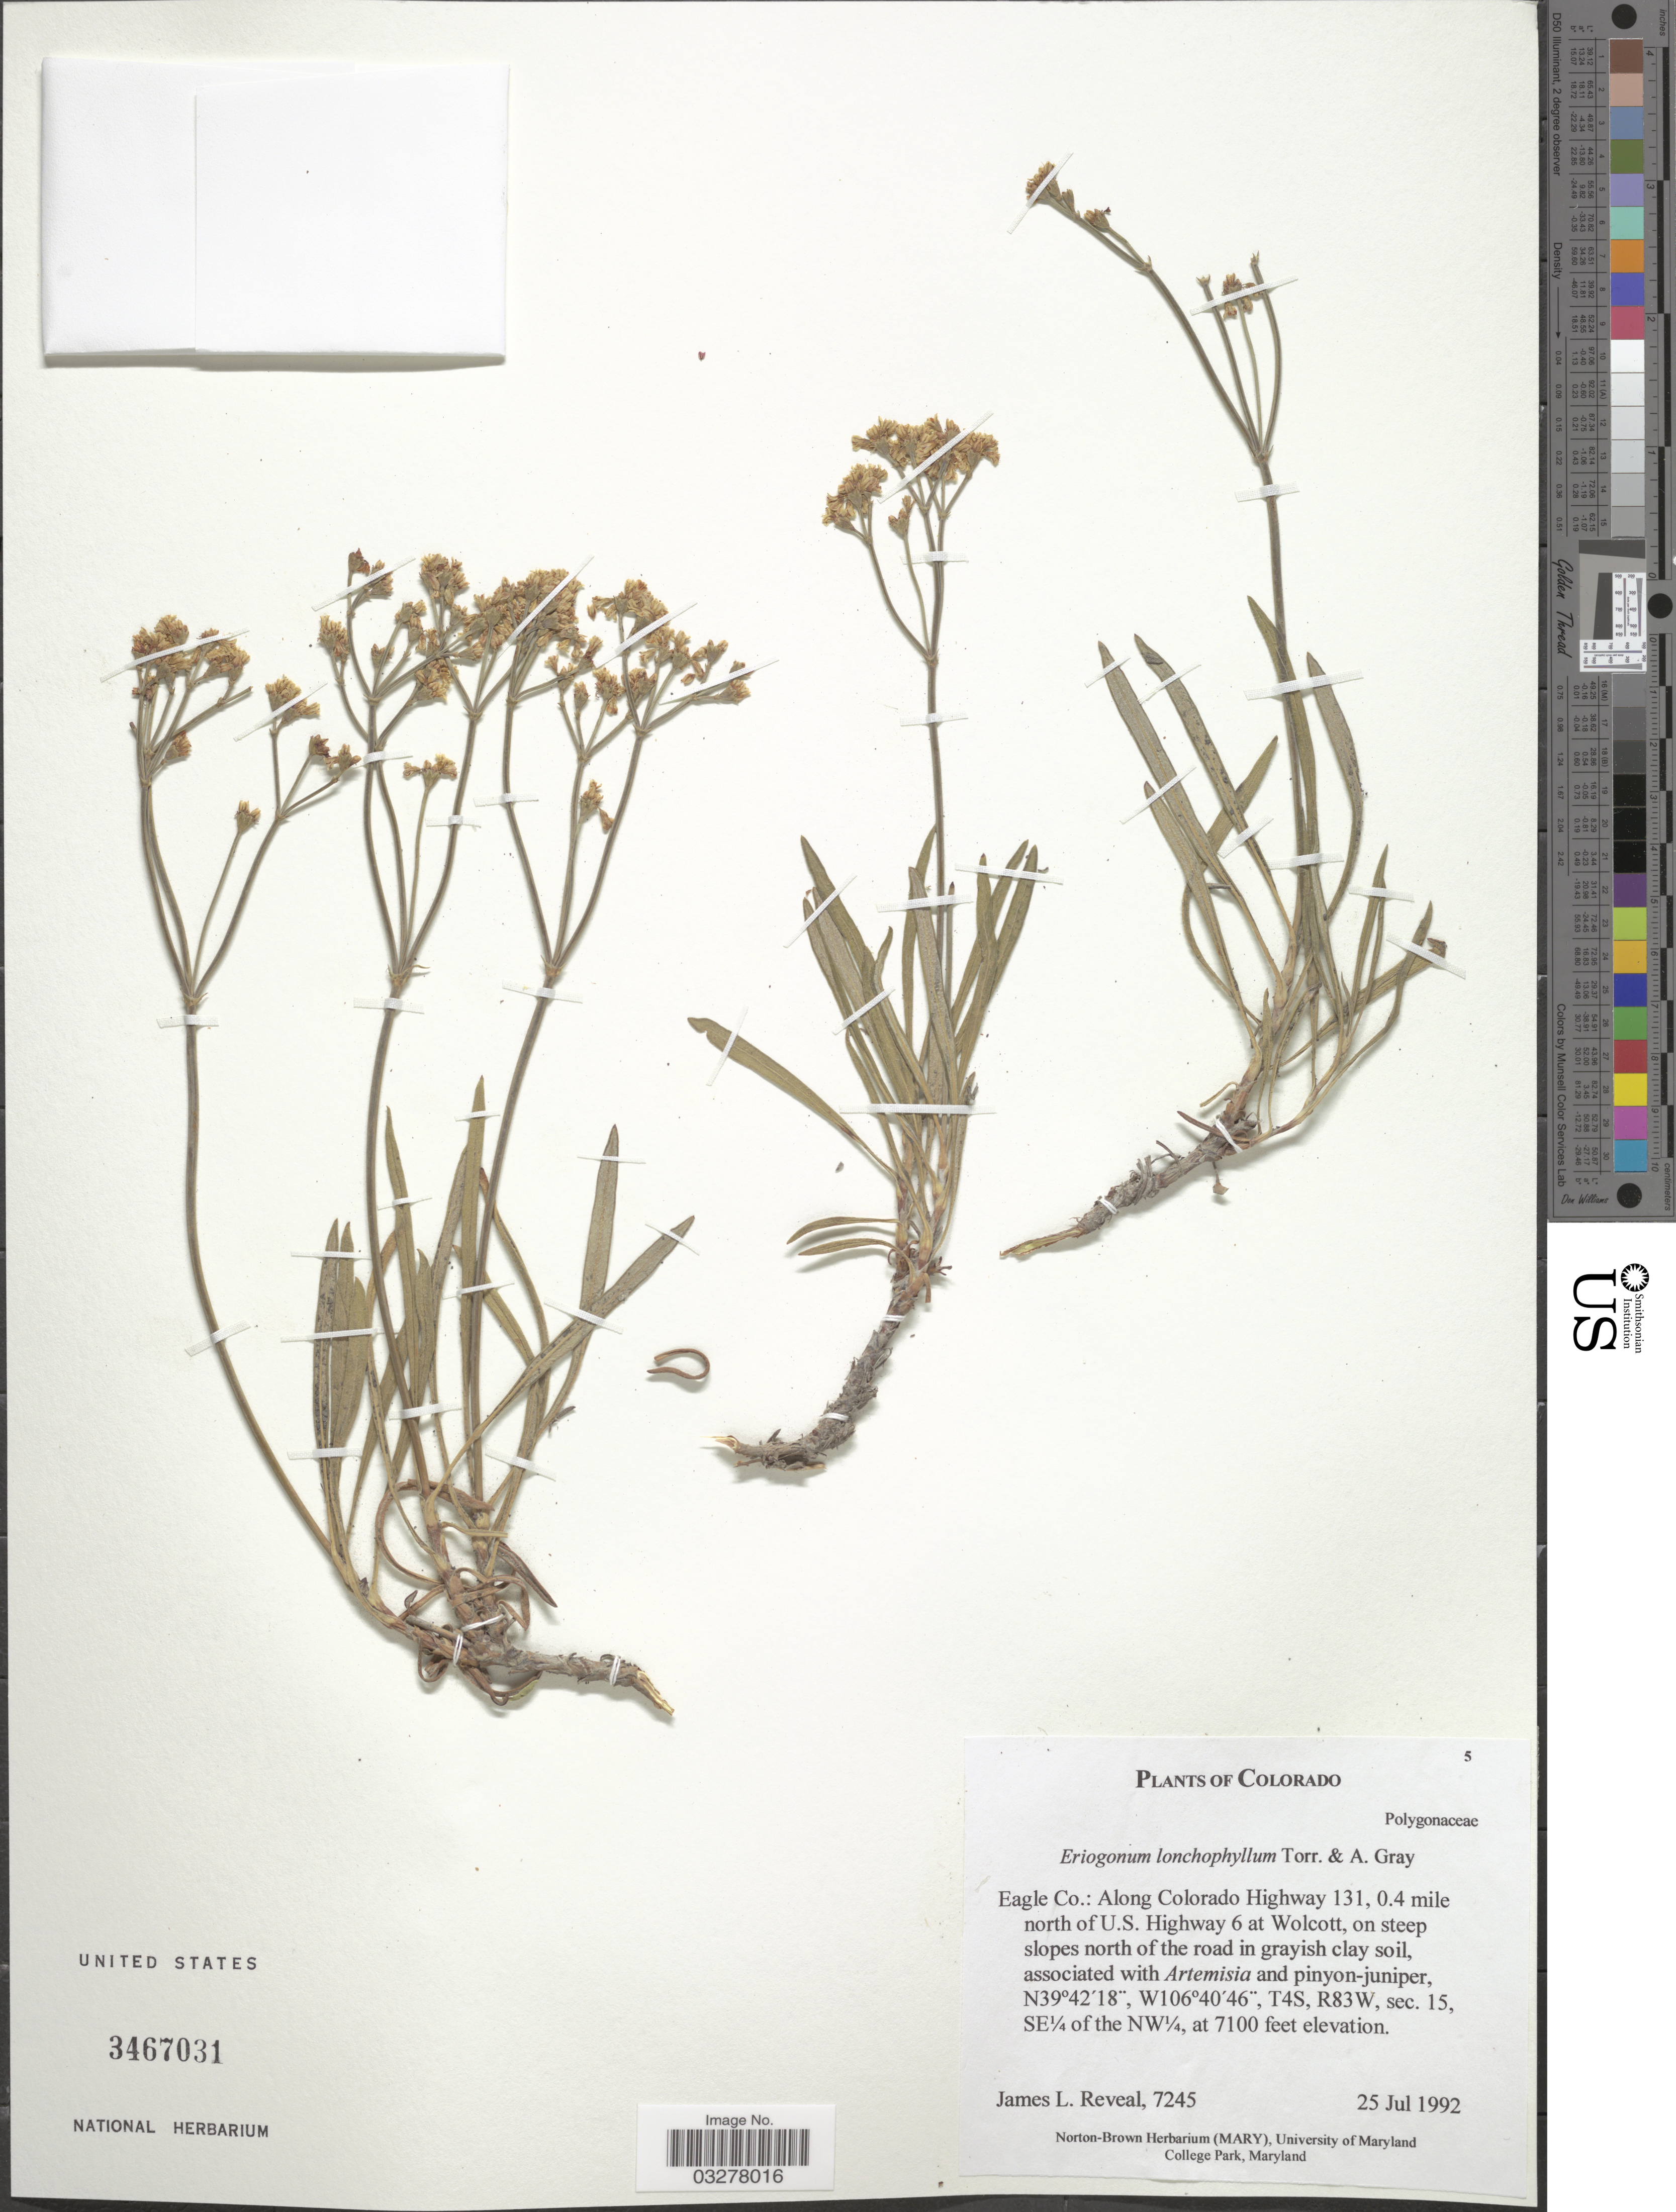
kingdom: Plantae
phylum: Tracheophyta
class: Magnoliopsida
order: Caryophyllales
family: Polygonaceae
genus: Eriogonum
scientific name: Eriogonum lonchophyllum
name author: Torr. & A. Gray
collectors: J. L. Reveal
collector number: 7245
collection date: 1992-07-25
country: United States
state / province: Colorado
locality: Eagle Co.: Along Colorado Highway 131, 0.4 mile north of U.S. Highway 6 at Wolcott. T4S, R83W, sec. 15, SE¼ of the NW¼.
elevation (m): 2164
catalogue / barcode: US 3467031